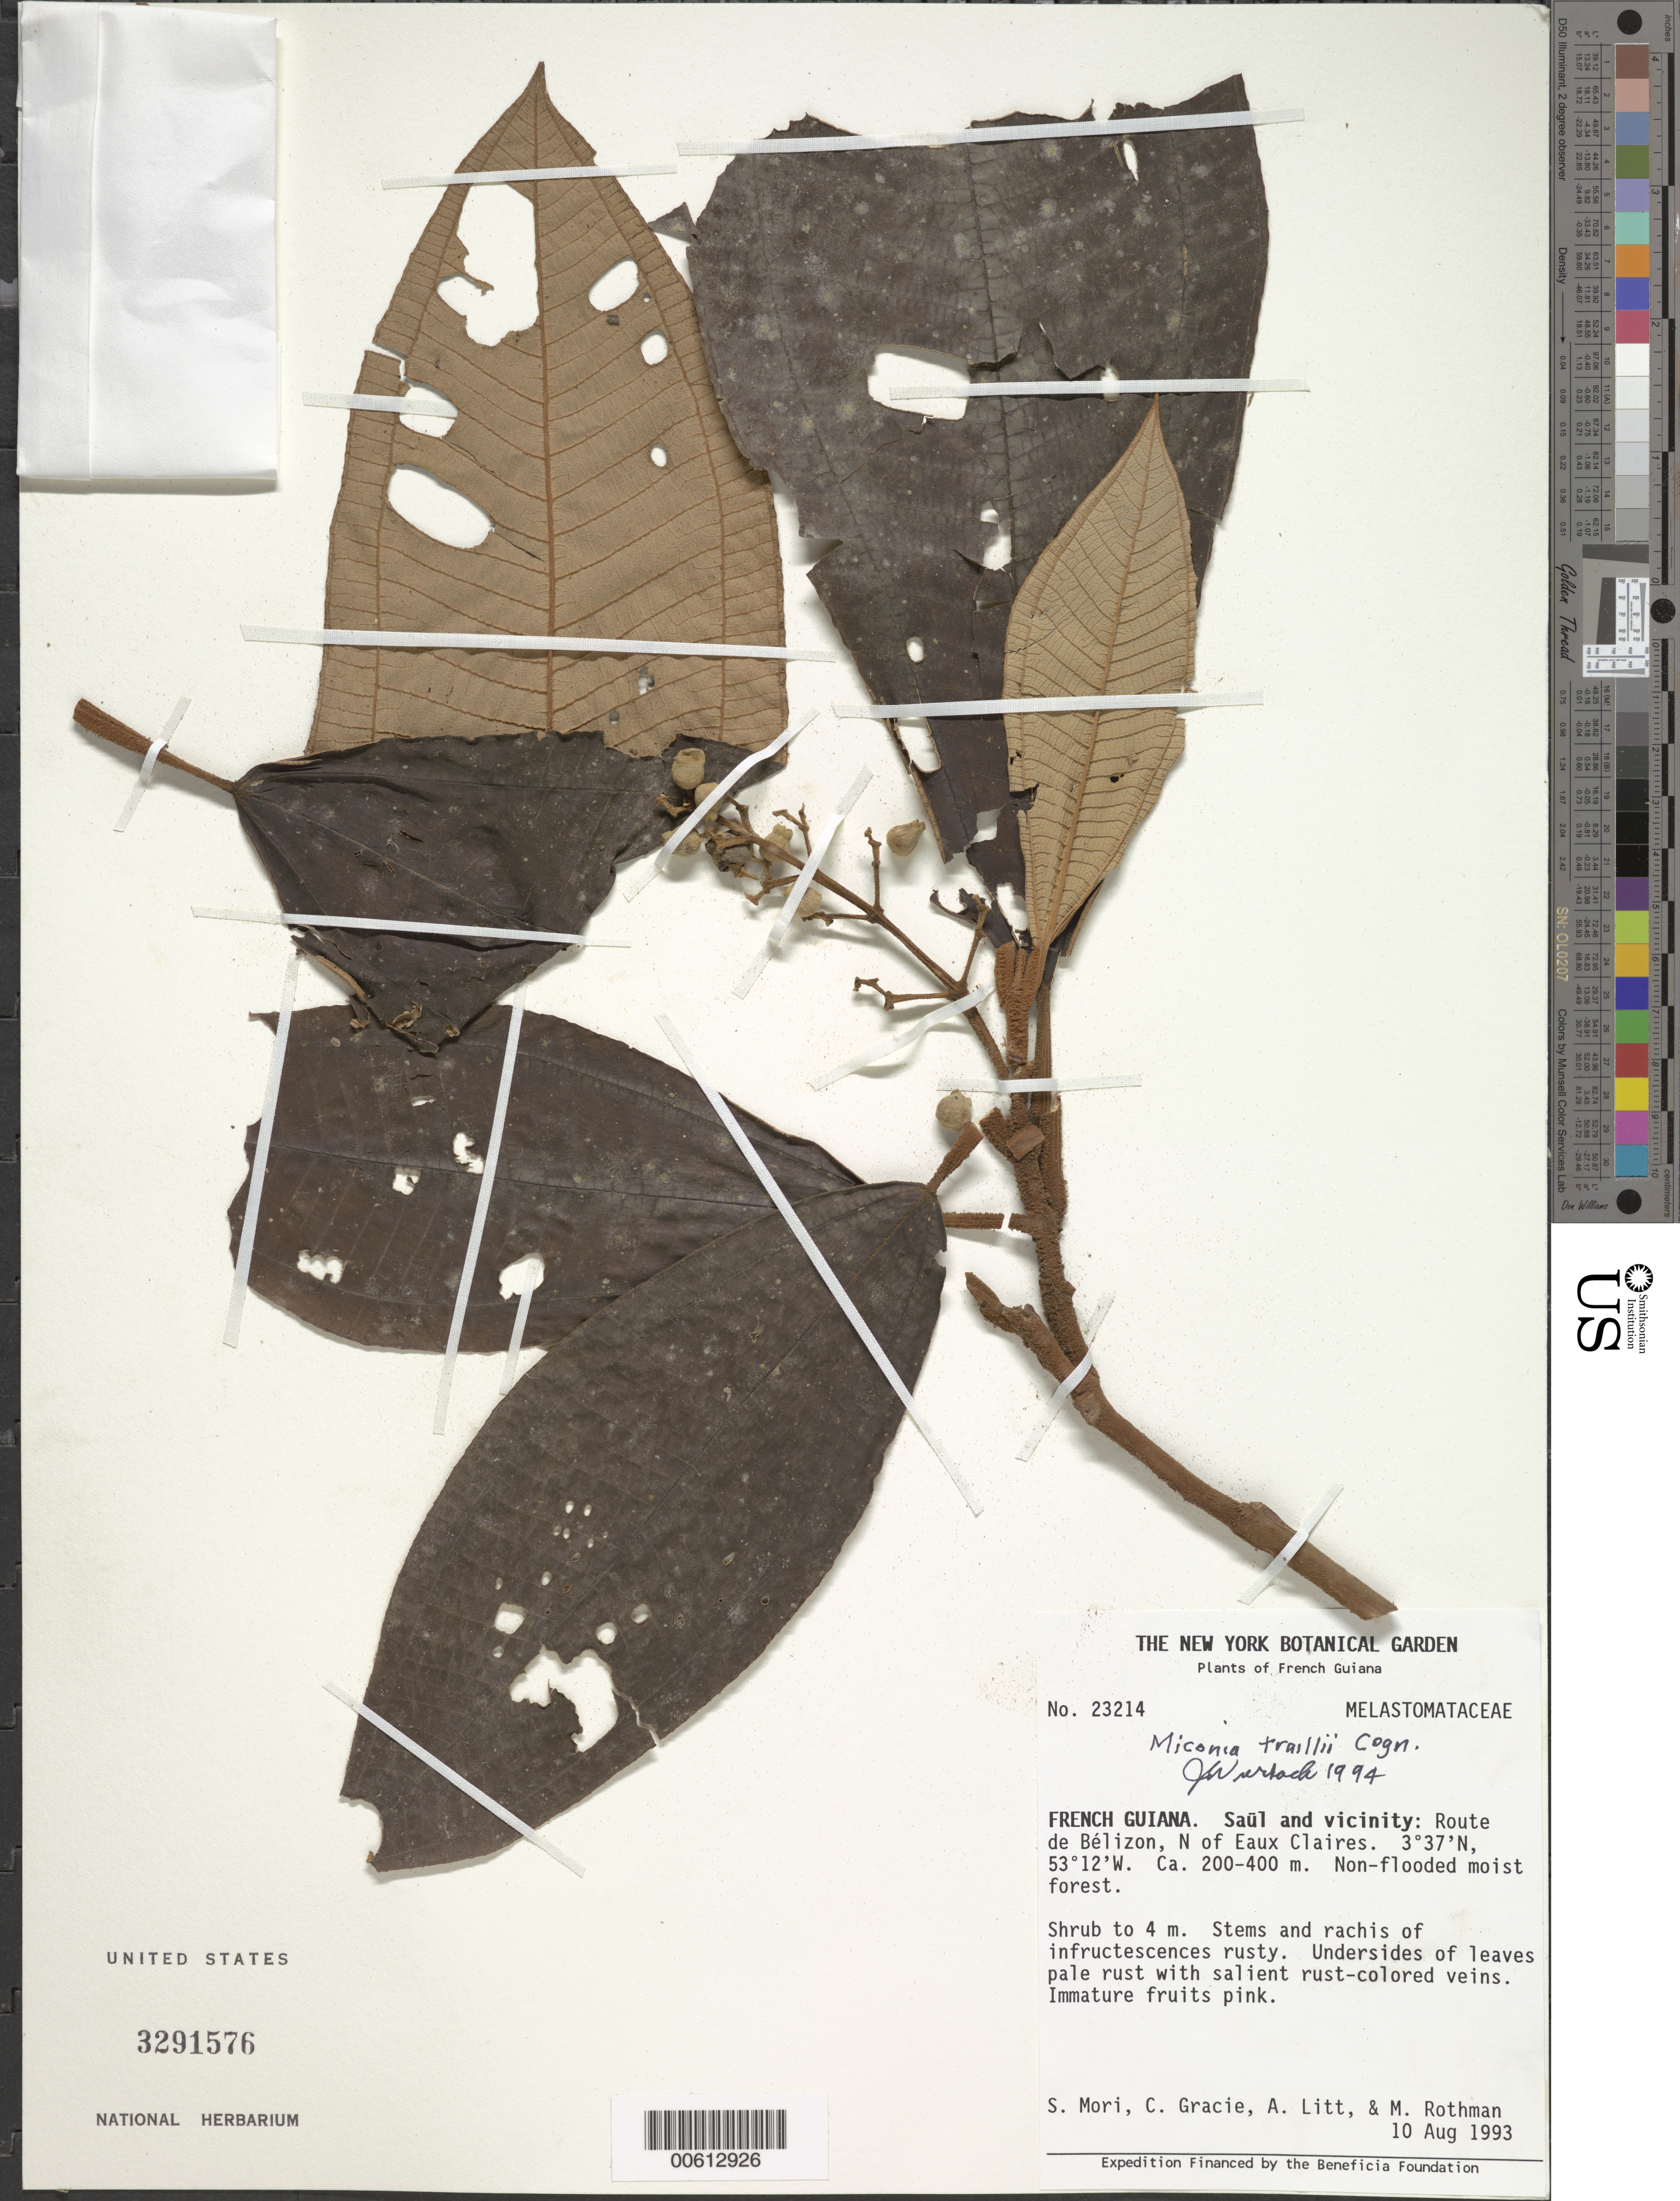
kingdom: Plantae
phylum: Tracheophyta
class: Magnoliopsida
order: Myrtales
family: Melastomataceae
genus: Miconia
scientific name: Miconia traillii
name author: Cogn.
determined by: Wurdack, John J., (US), US (UNITED STATES)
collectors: S. Mori, H. van der Werff, M. Rothman & S. George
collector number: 23214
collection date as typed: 10-Aug-93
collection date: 1993-08-10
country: French Guiana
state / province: Saint-Laurent-du-Maroni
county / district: Saül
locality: Saül and vic., Route de Bélizon, N of Eaux Claires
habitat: Non-flooded moist forest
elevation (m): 200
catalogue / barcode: US 3291576